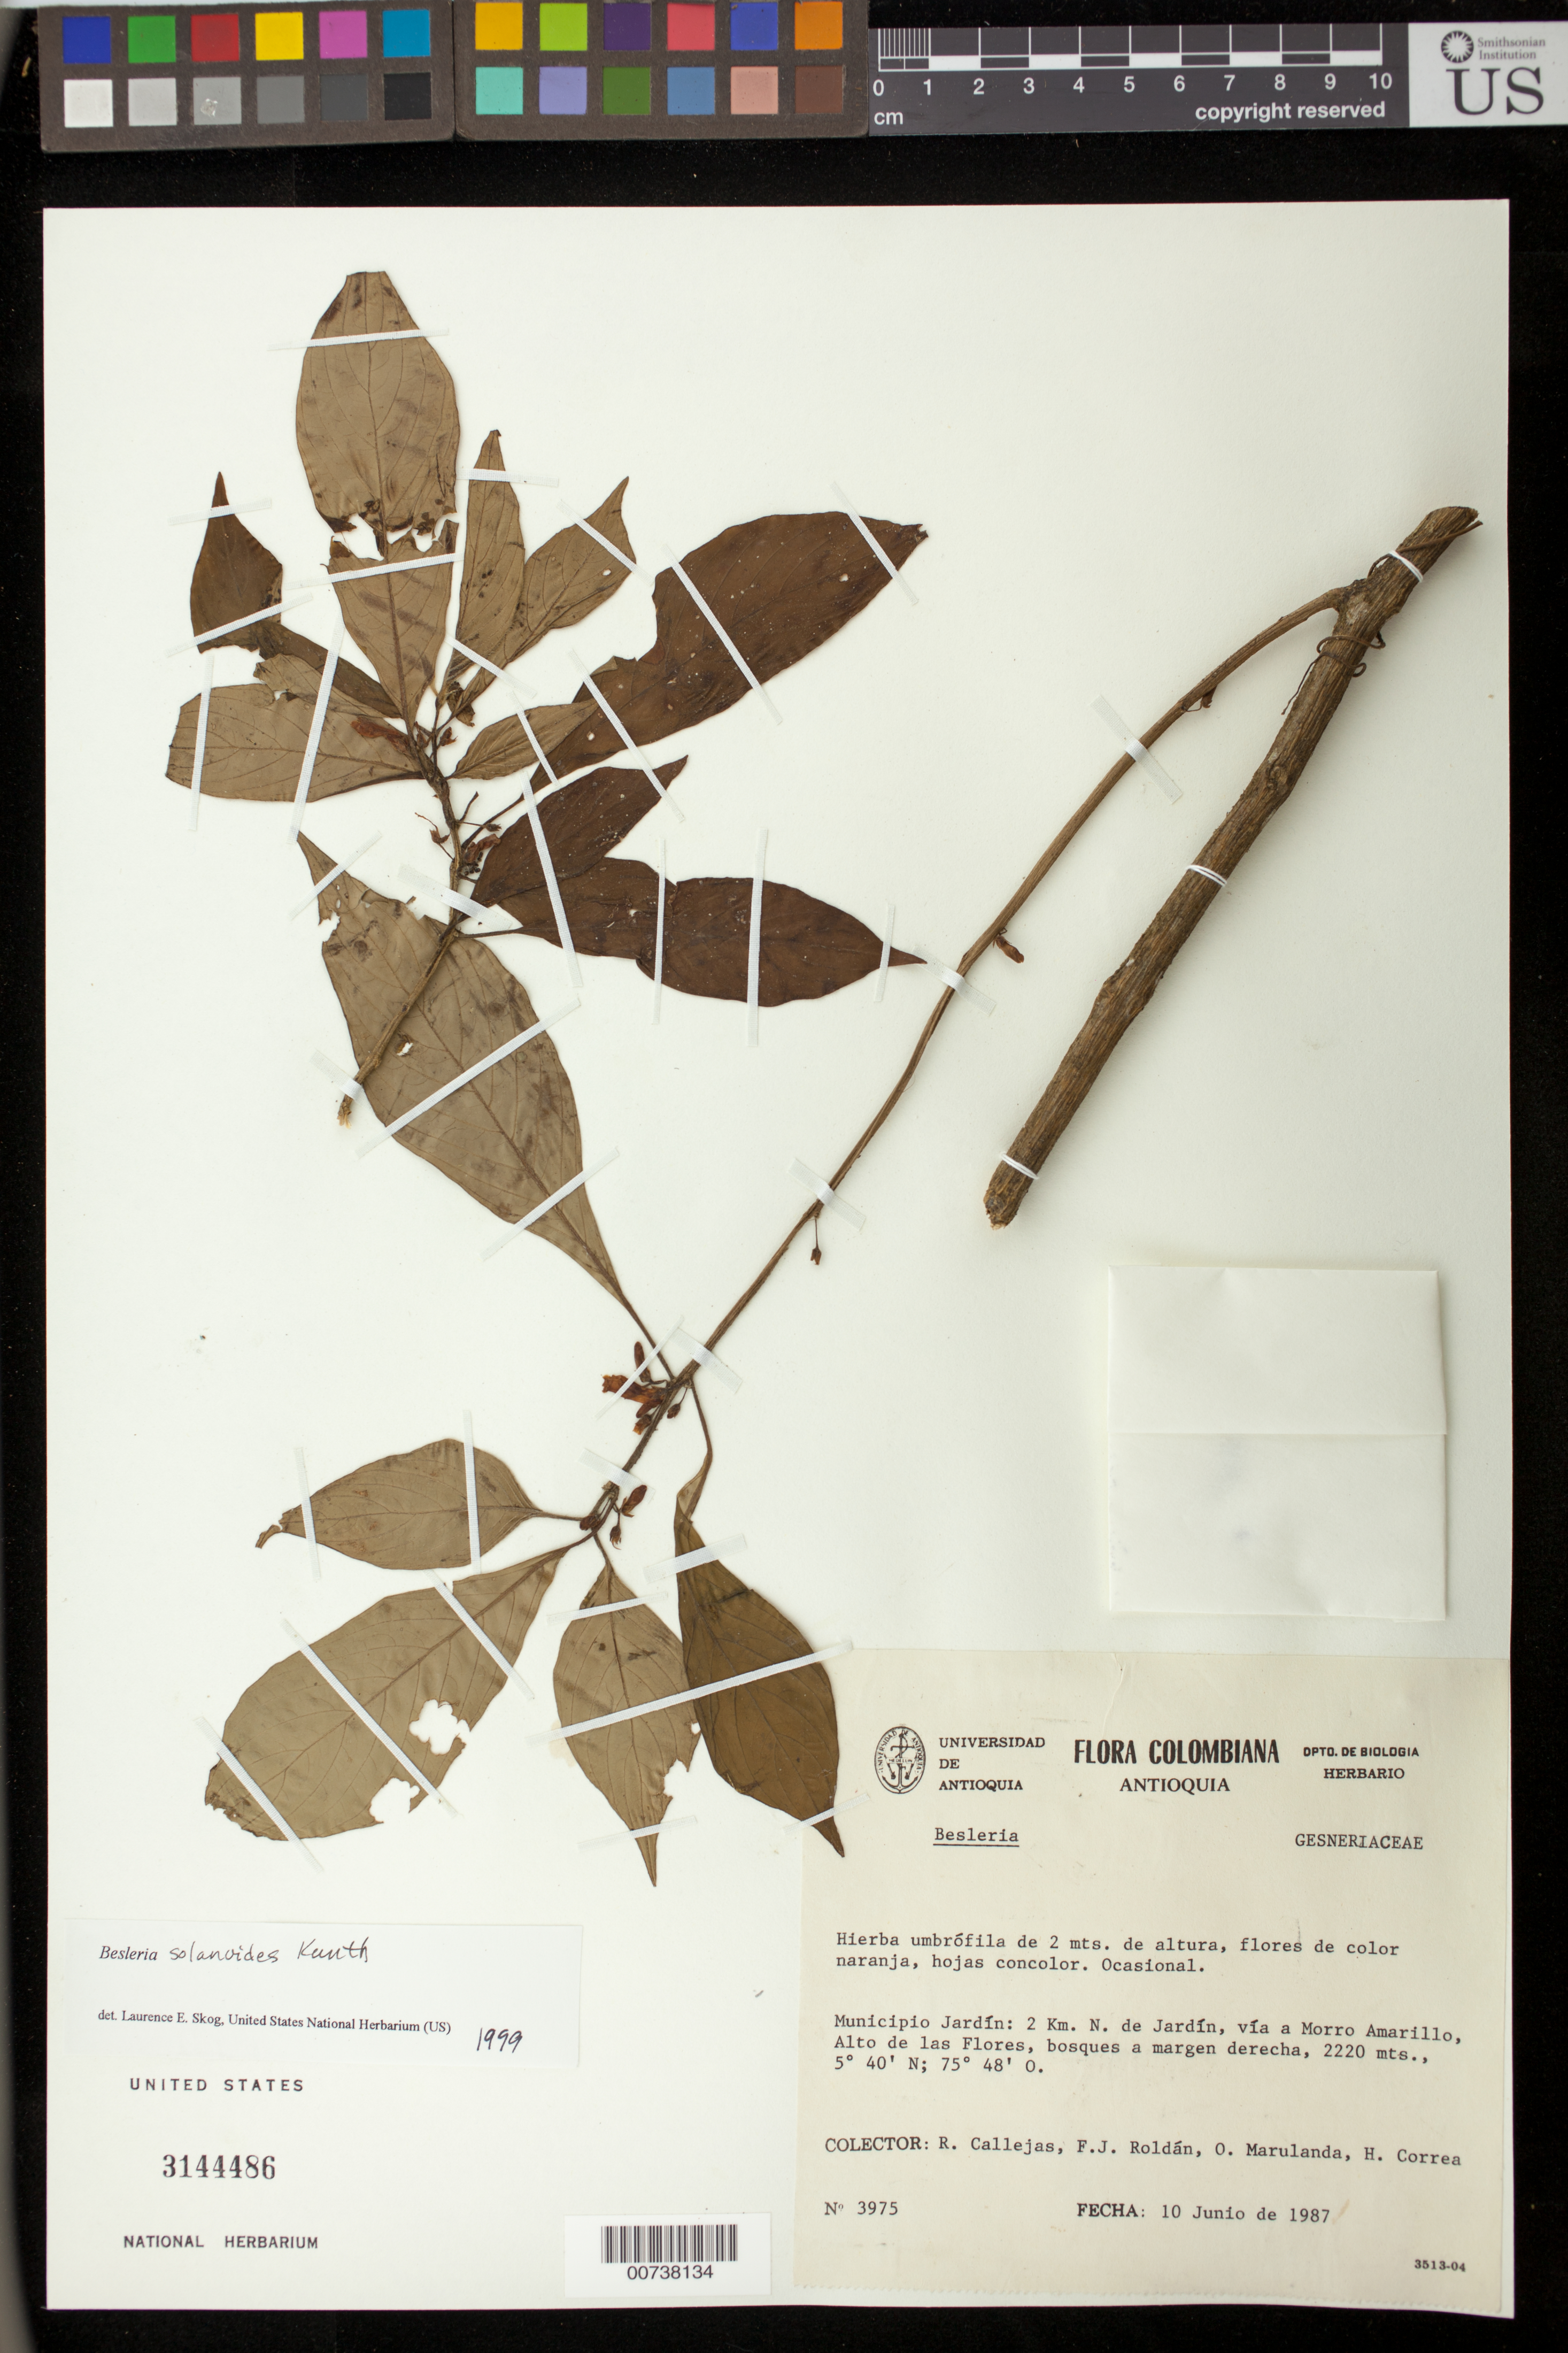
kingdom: Plantae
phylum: Tracheophyta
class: Magnoliopsida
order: Lamiales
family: Gesneriaceae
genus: Besleria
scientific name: Besleria solanoides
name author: Kunth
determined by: Skog, Laurence E.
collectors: R. Callejas, F. J. Roldán, O. Marulanda & H. Correa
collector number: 3975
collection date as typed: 10 Jun 1987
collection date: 1987-06-10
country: Colombia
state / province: Antioquia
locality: Mpio. Jardín: 2 km N de Jardín, vía a Morro Amarillo, Alto de las Flores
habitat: Bosques a margen derecha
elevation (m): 2220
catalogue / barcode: US 3144486